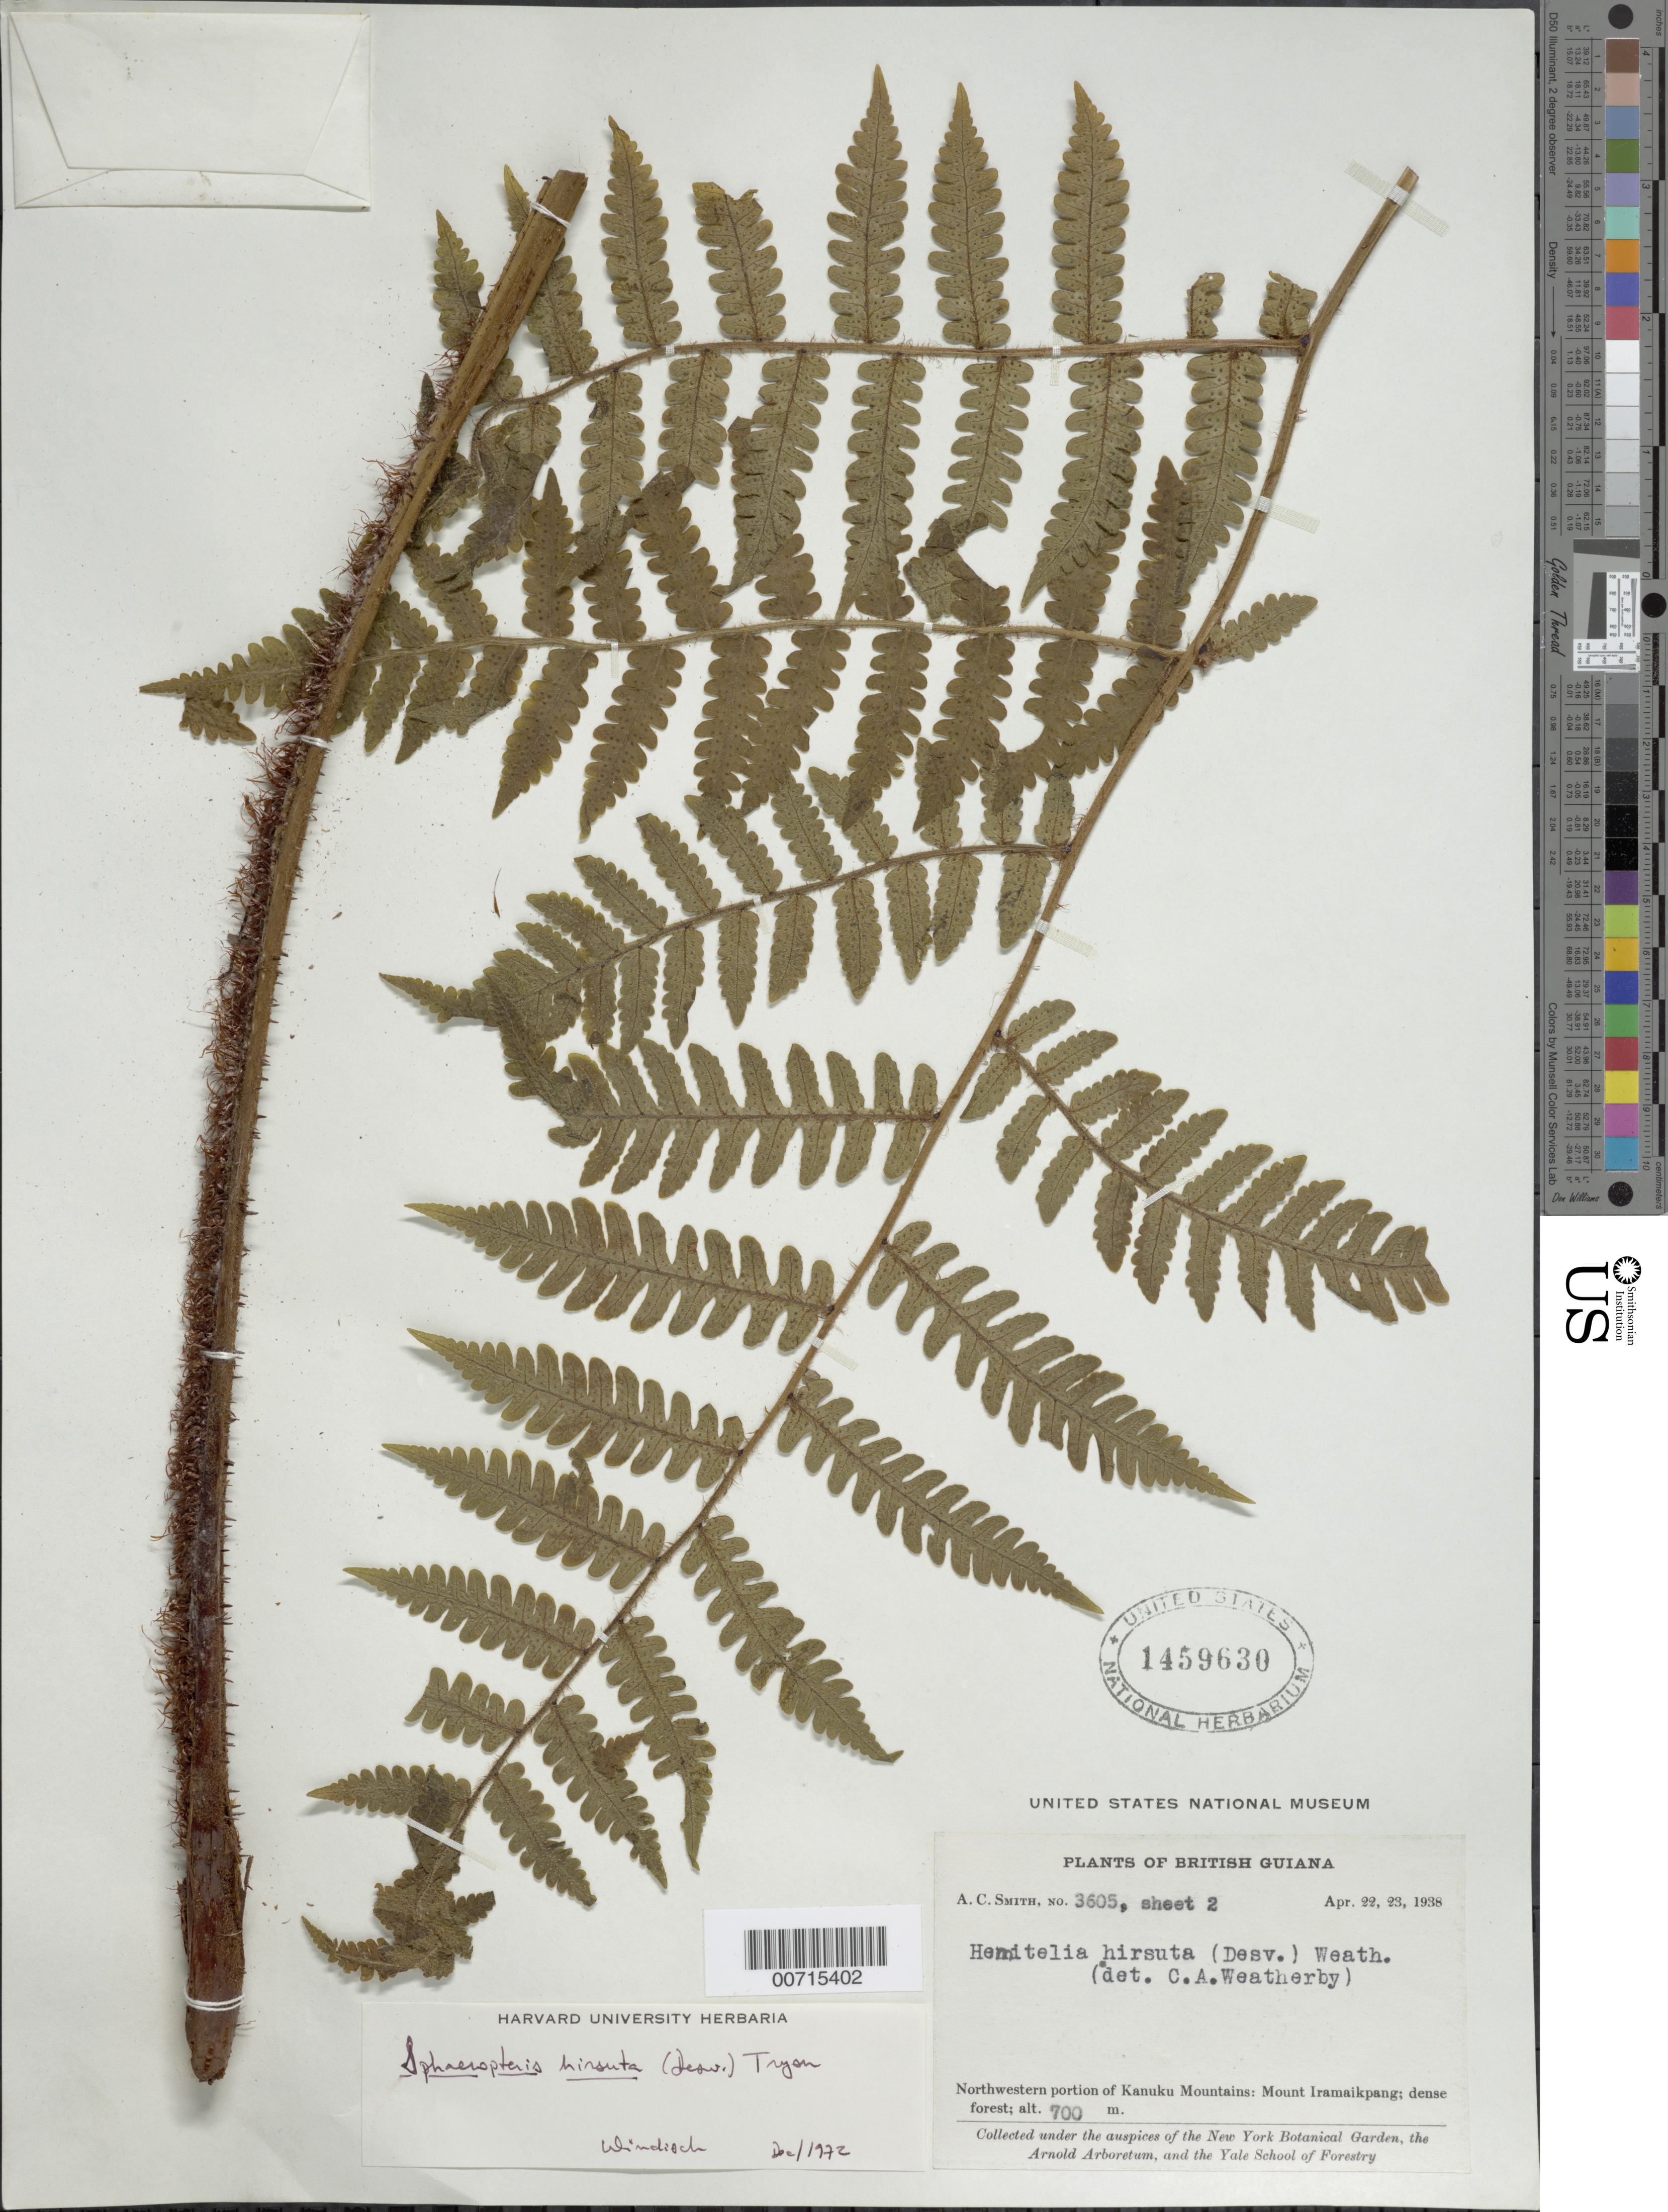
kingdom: Plantae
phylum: Tracheophyta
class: Polypodiopsida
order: Cyatheales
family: Cyatheaceae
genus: Cyathea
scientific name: Cyathea surinamensis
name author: (Miq.) Domin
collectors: A. C. Smith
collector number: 3605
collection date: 1938-04-22/1938-04-23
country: Guyana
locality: British Guiana, Northwestern portion of Kanuku Mountains: Mount Iramaikpang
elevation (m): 700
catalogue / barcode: US 1459630